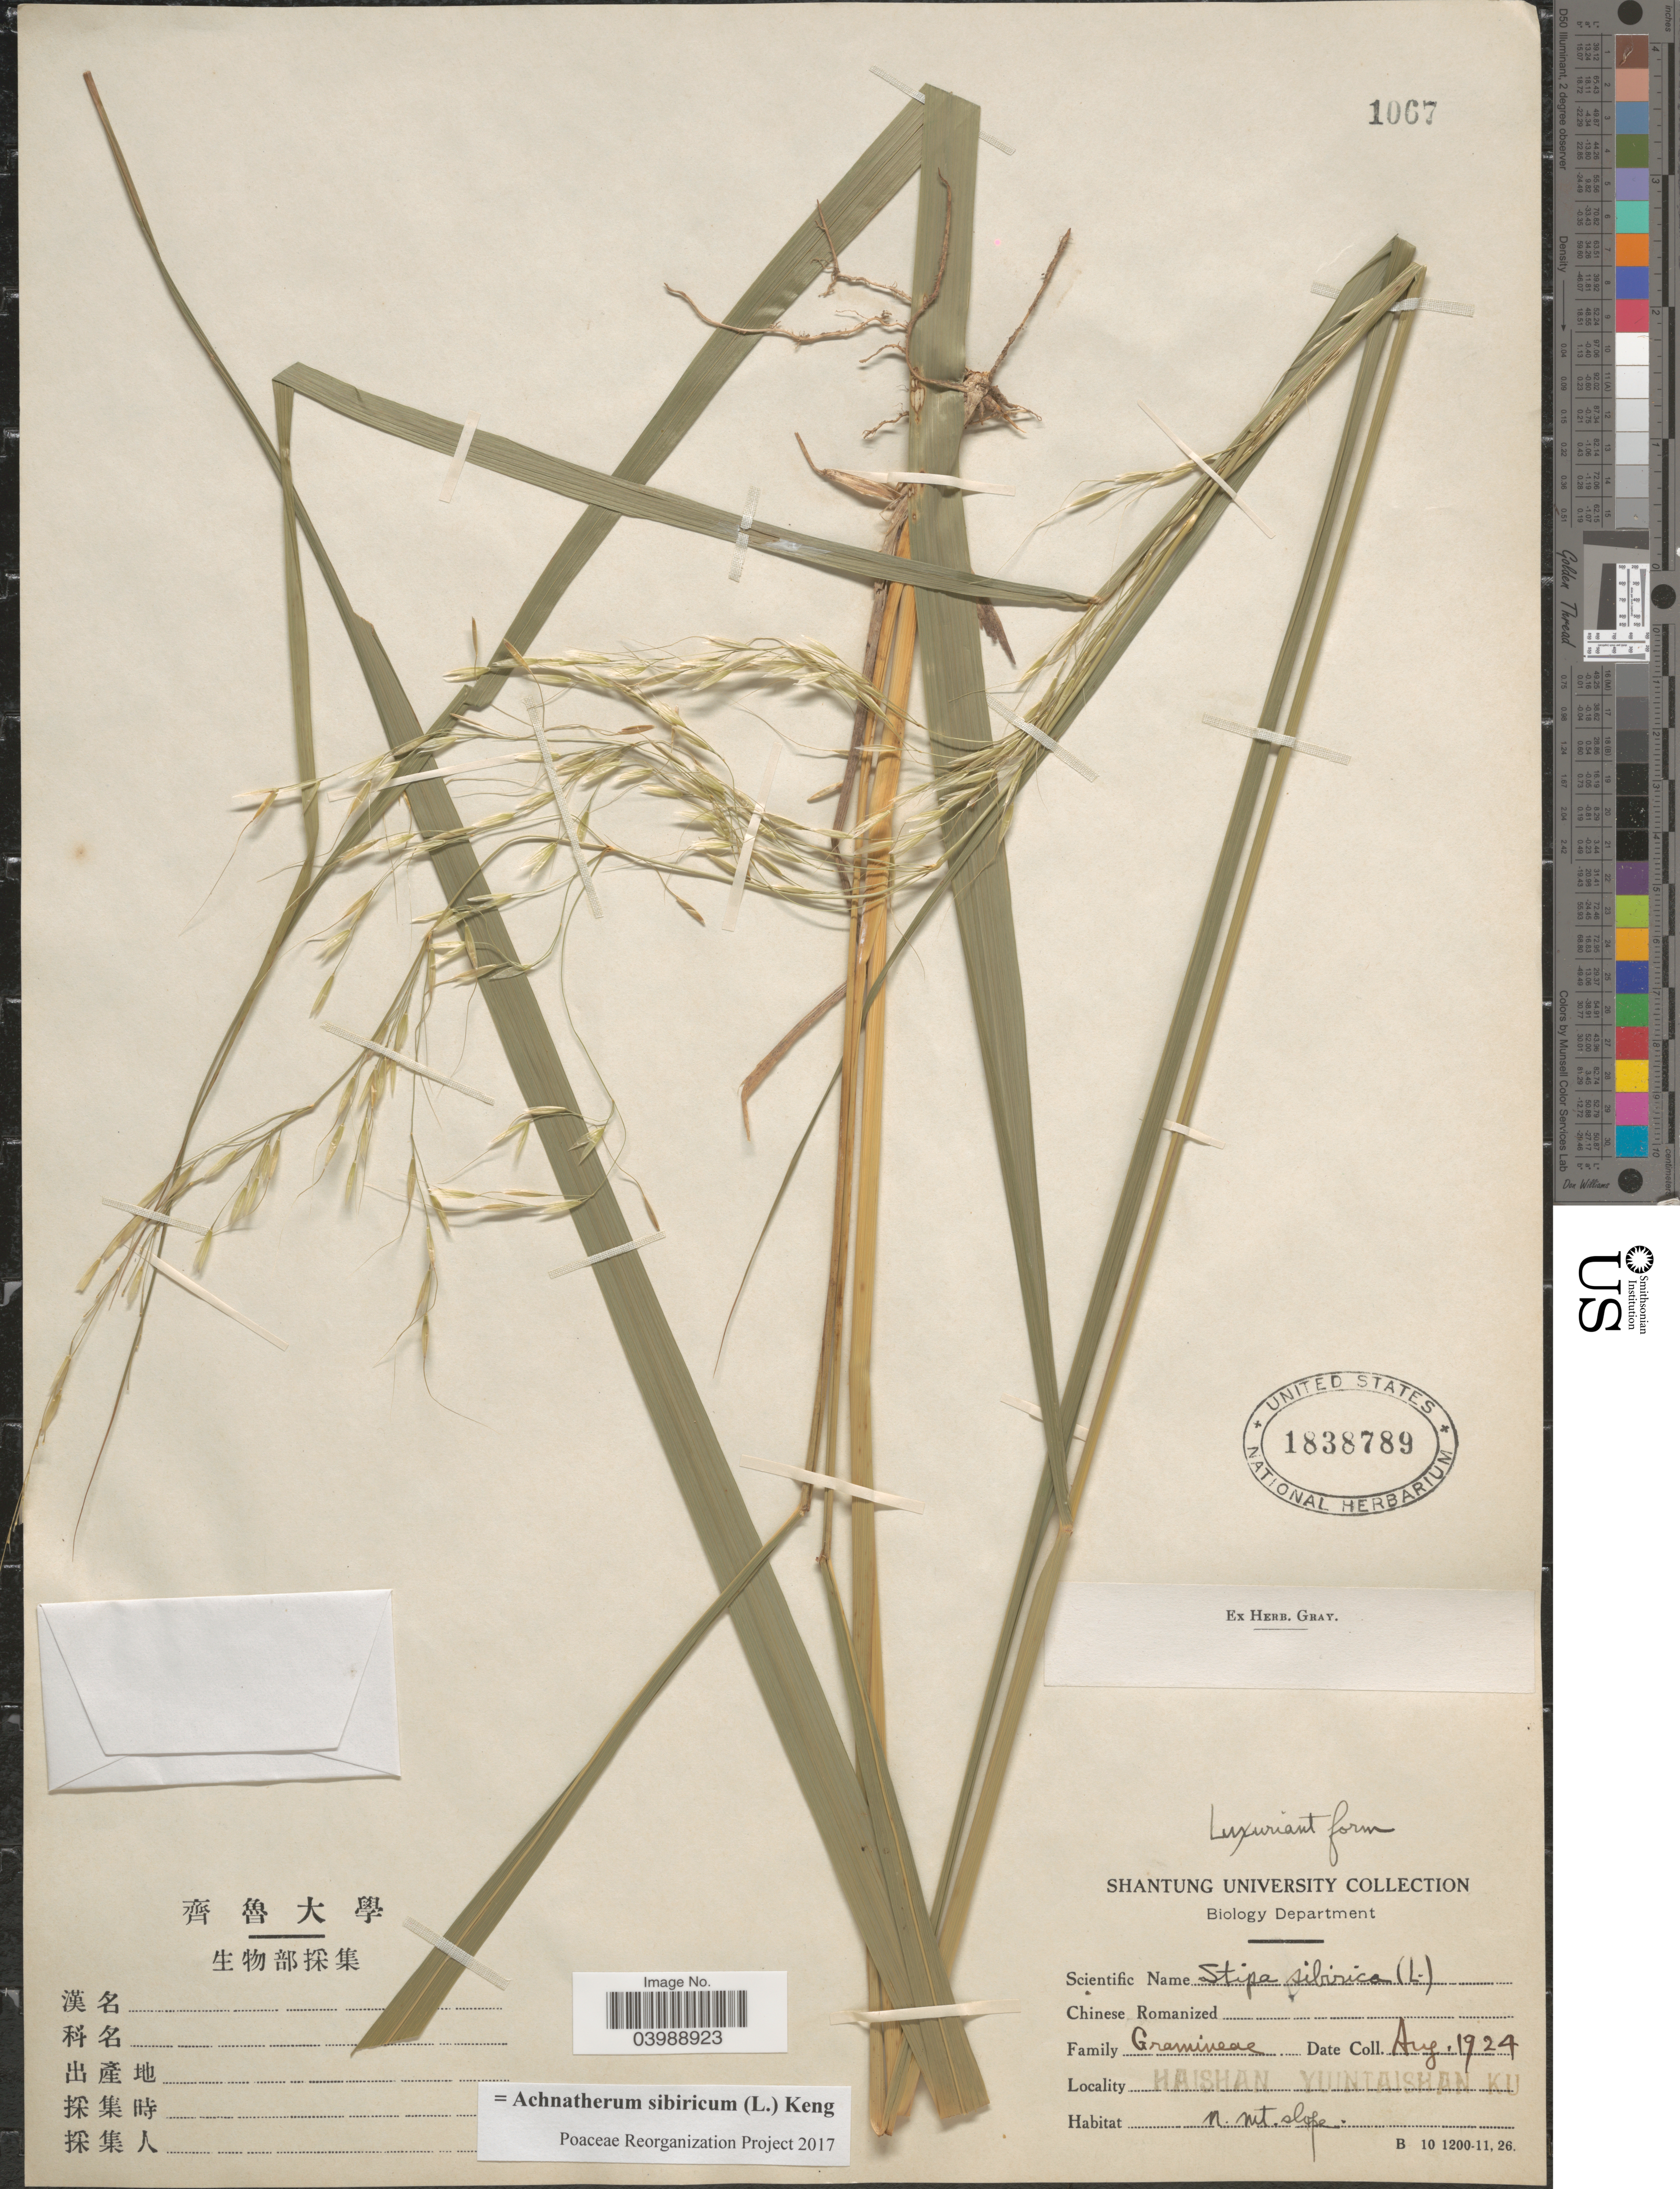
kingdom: Plantae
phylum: Tracheophyta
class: Liliopsida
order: Poales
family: Poaceae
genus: Achnatherum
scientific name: Achnatherum sibiricum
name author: (L.) Keng ex Tzvelev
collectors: Shantung University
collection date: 1924-08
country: China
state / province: Shandong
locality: Haishan Yuintaishan Ku. N. Mt. slope.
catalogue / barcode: US 1838789